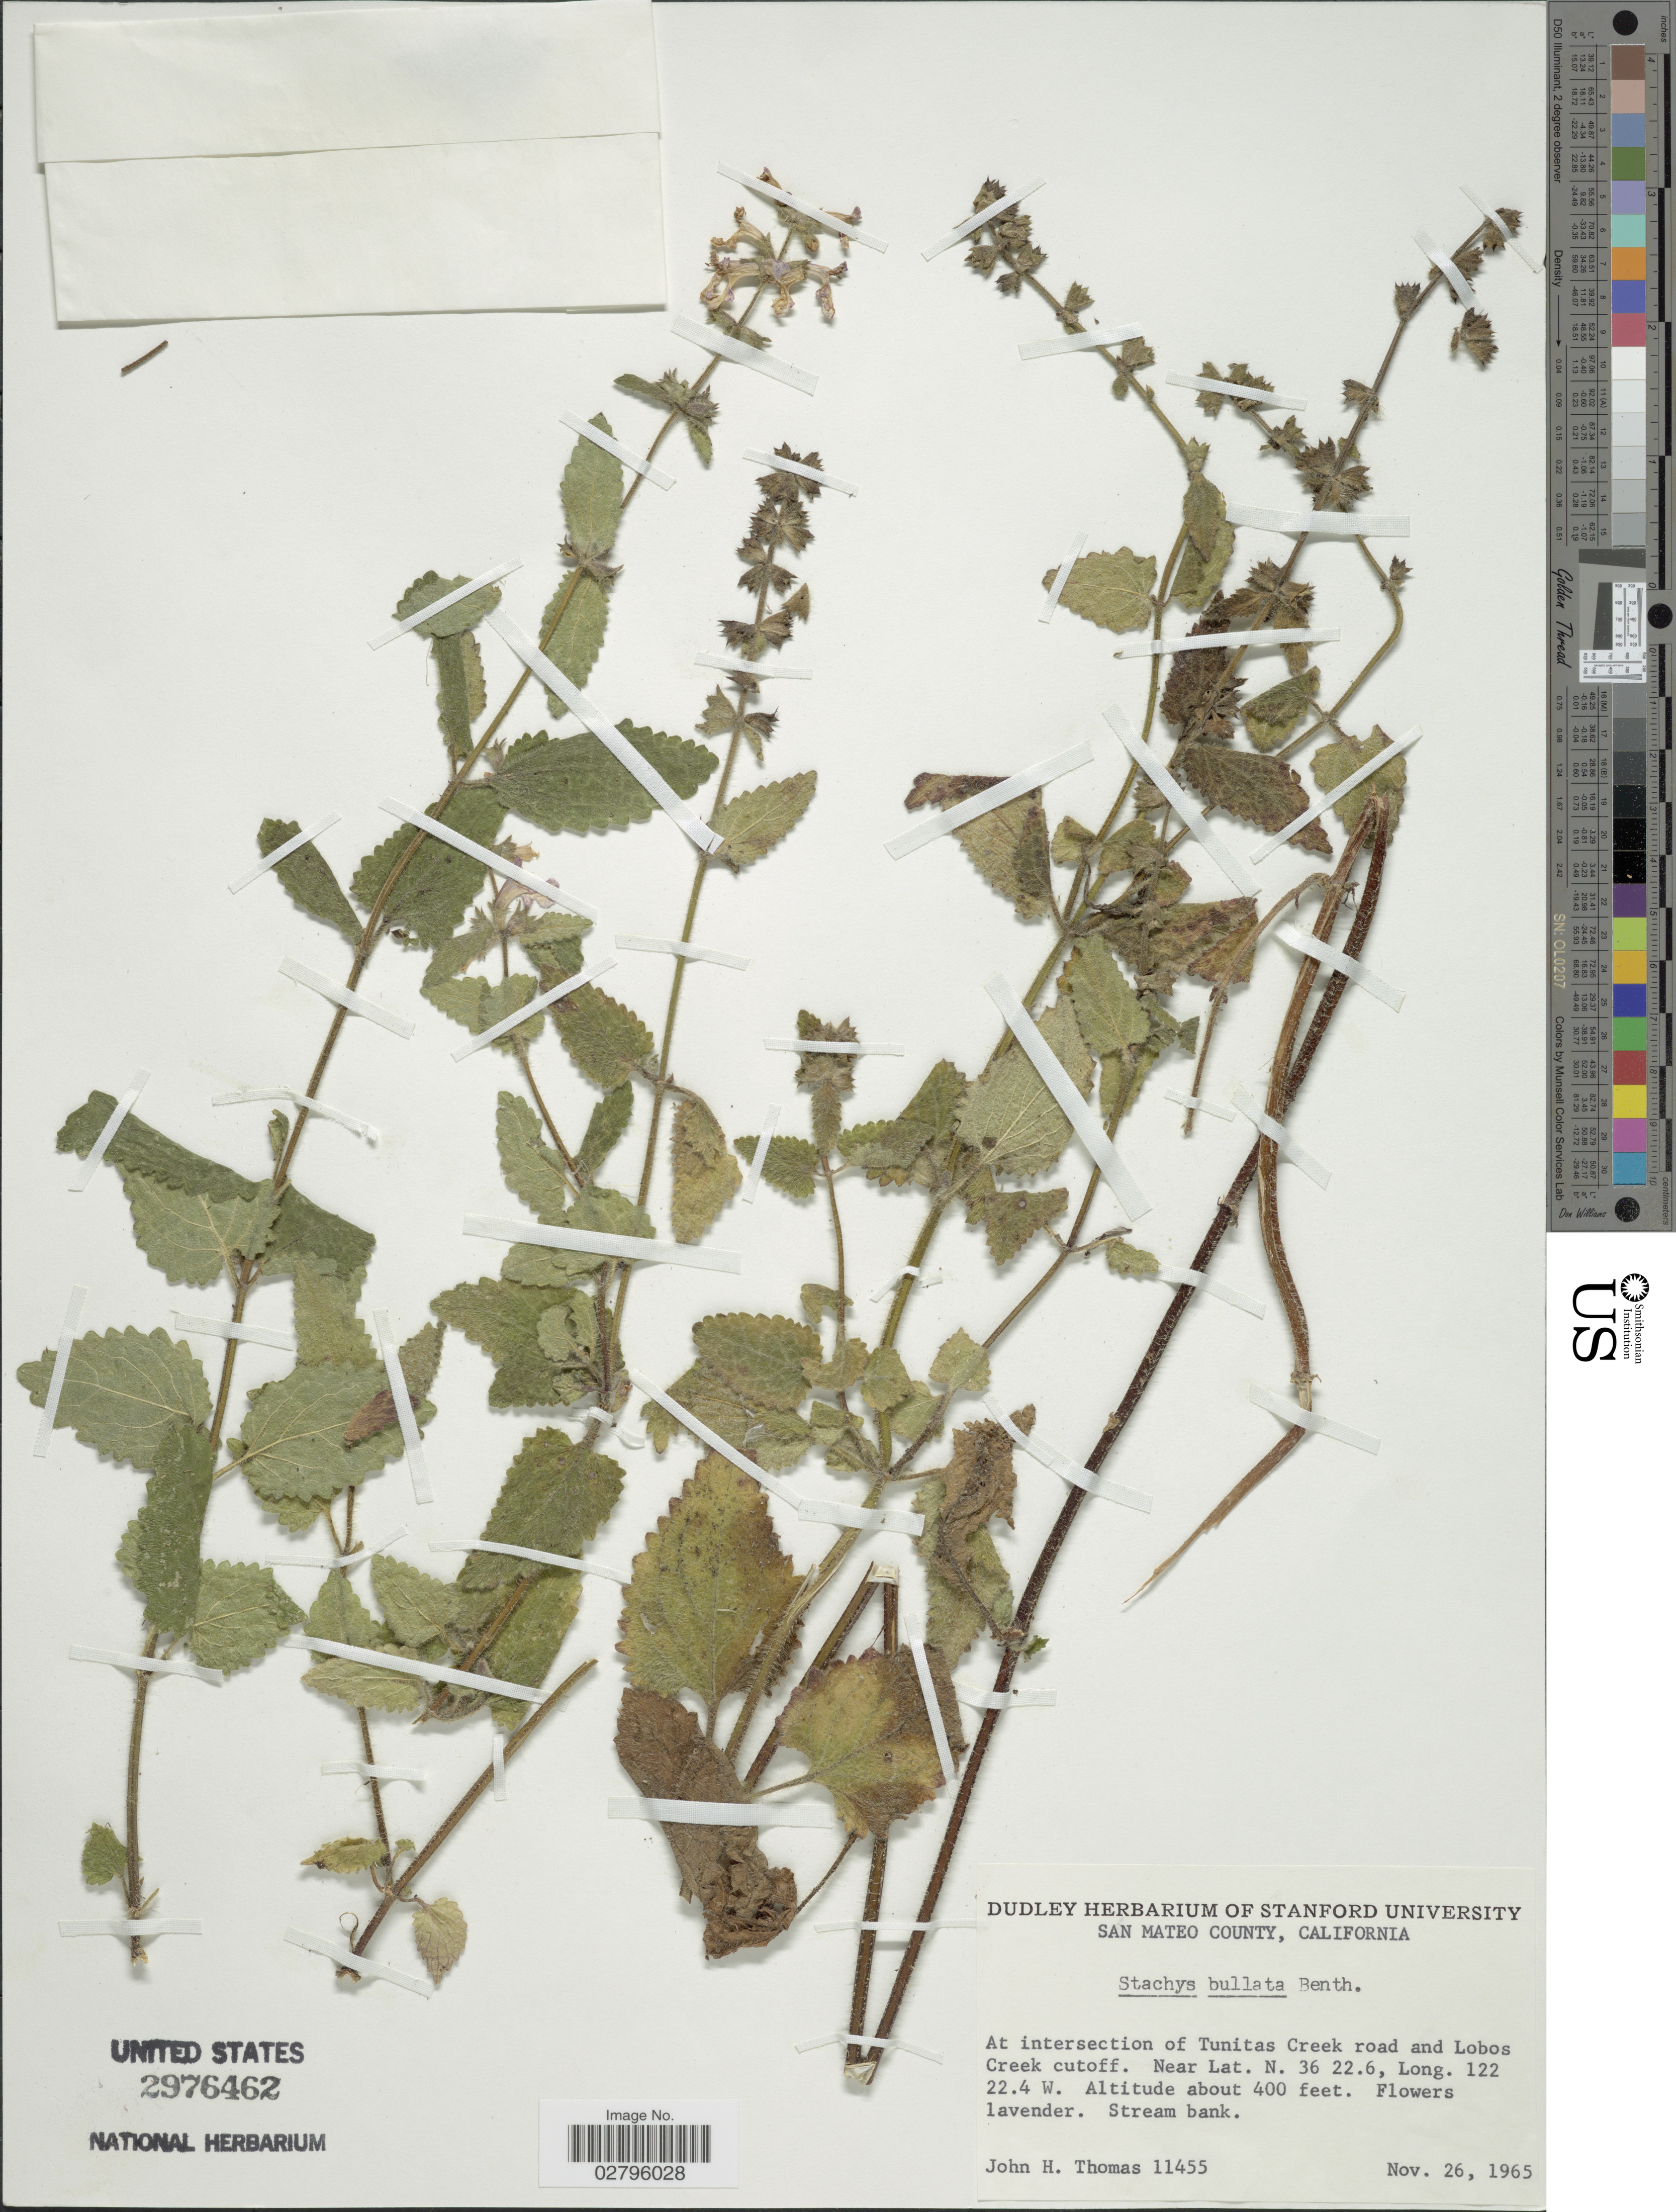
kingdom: Plantae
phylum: Tracheophyta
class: Magnoliopsida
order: Lamiales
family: Lamiaceae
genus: Stachys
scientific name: Stachys bullata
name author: Benth.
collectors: J. H. Thomas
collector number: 11455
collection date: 1965-11-26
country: United States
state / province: California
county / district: San Mateo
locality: San Mateo County, At intersection of Tunitas Creek road and Lobos Creek cutoff.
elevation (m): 122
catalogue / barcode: US 2976462